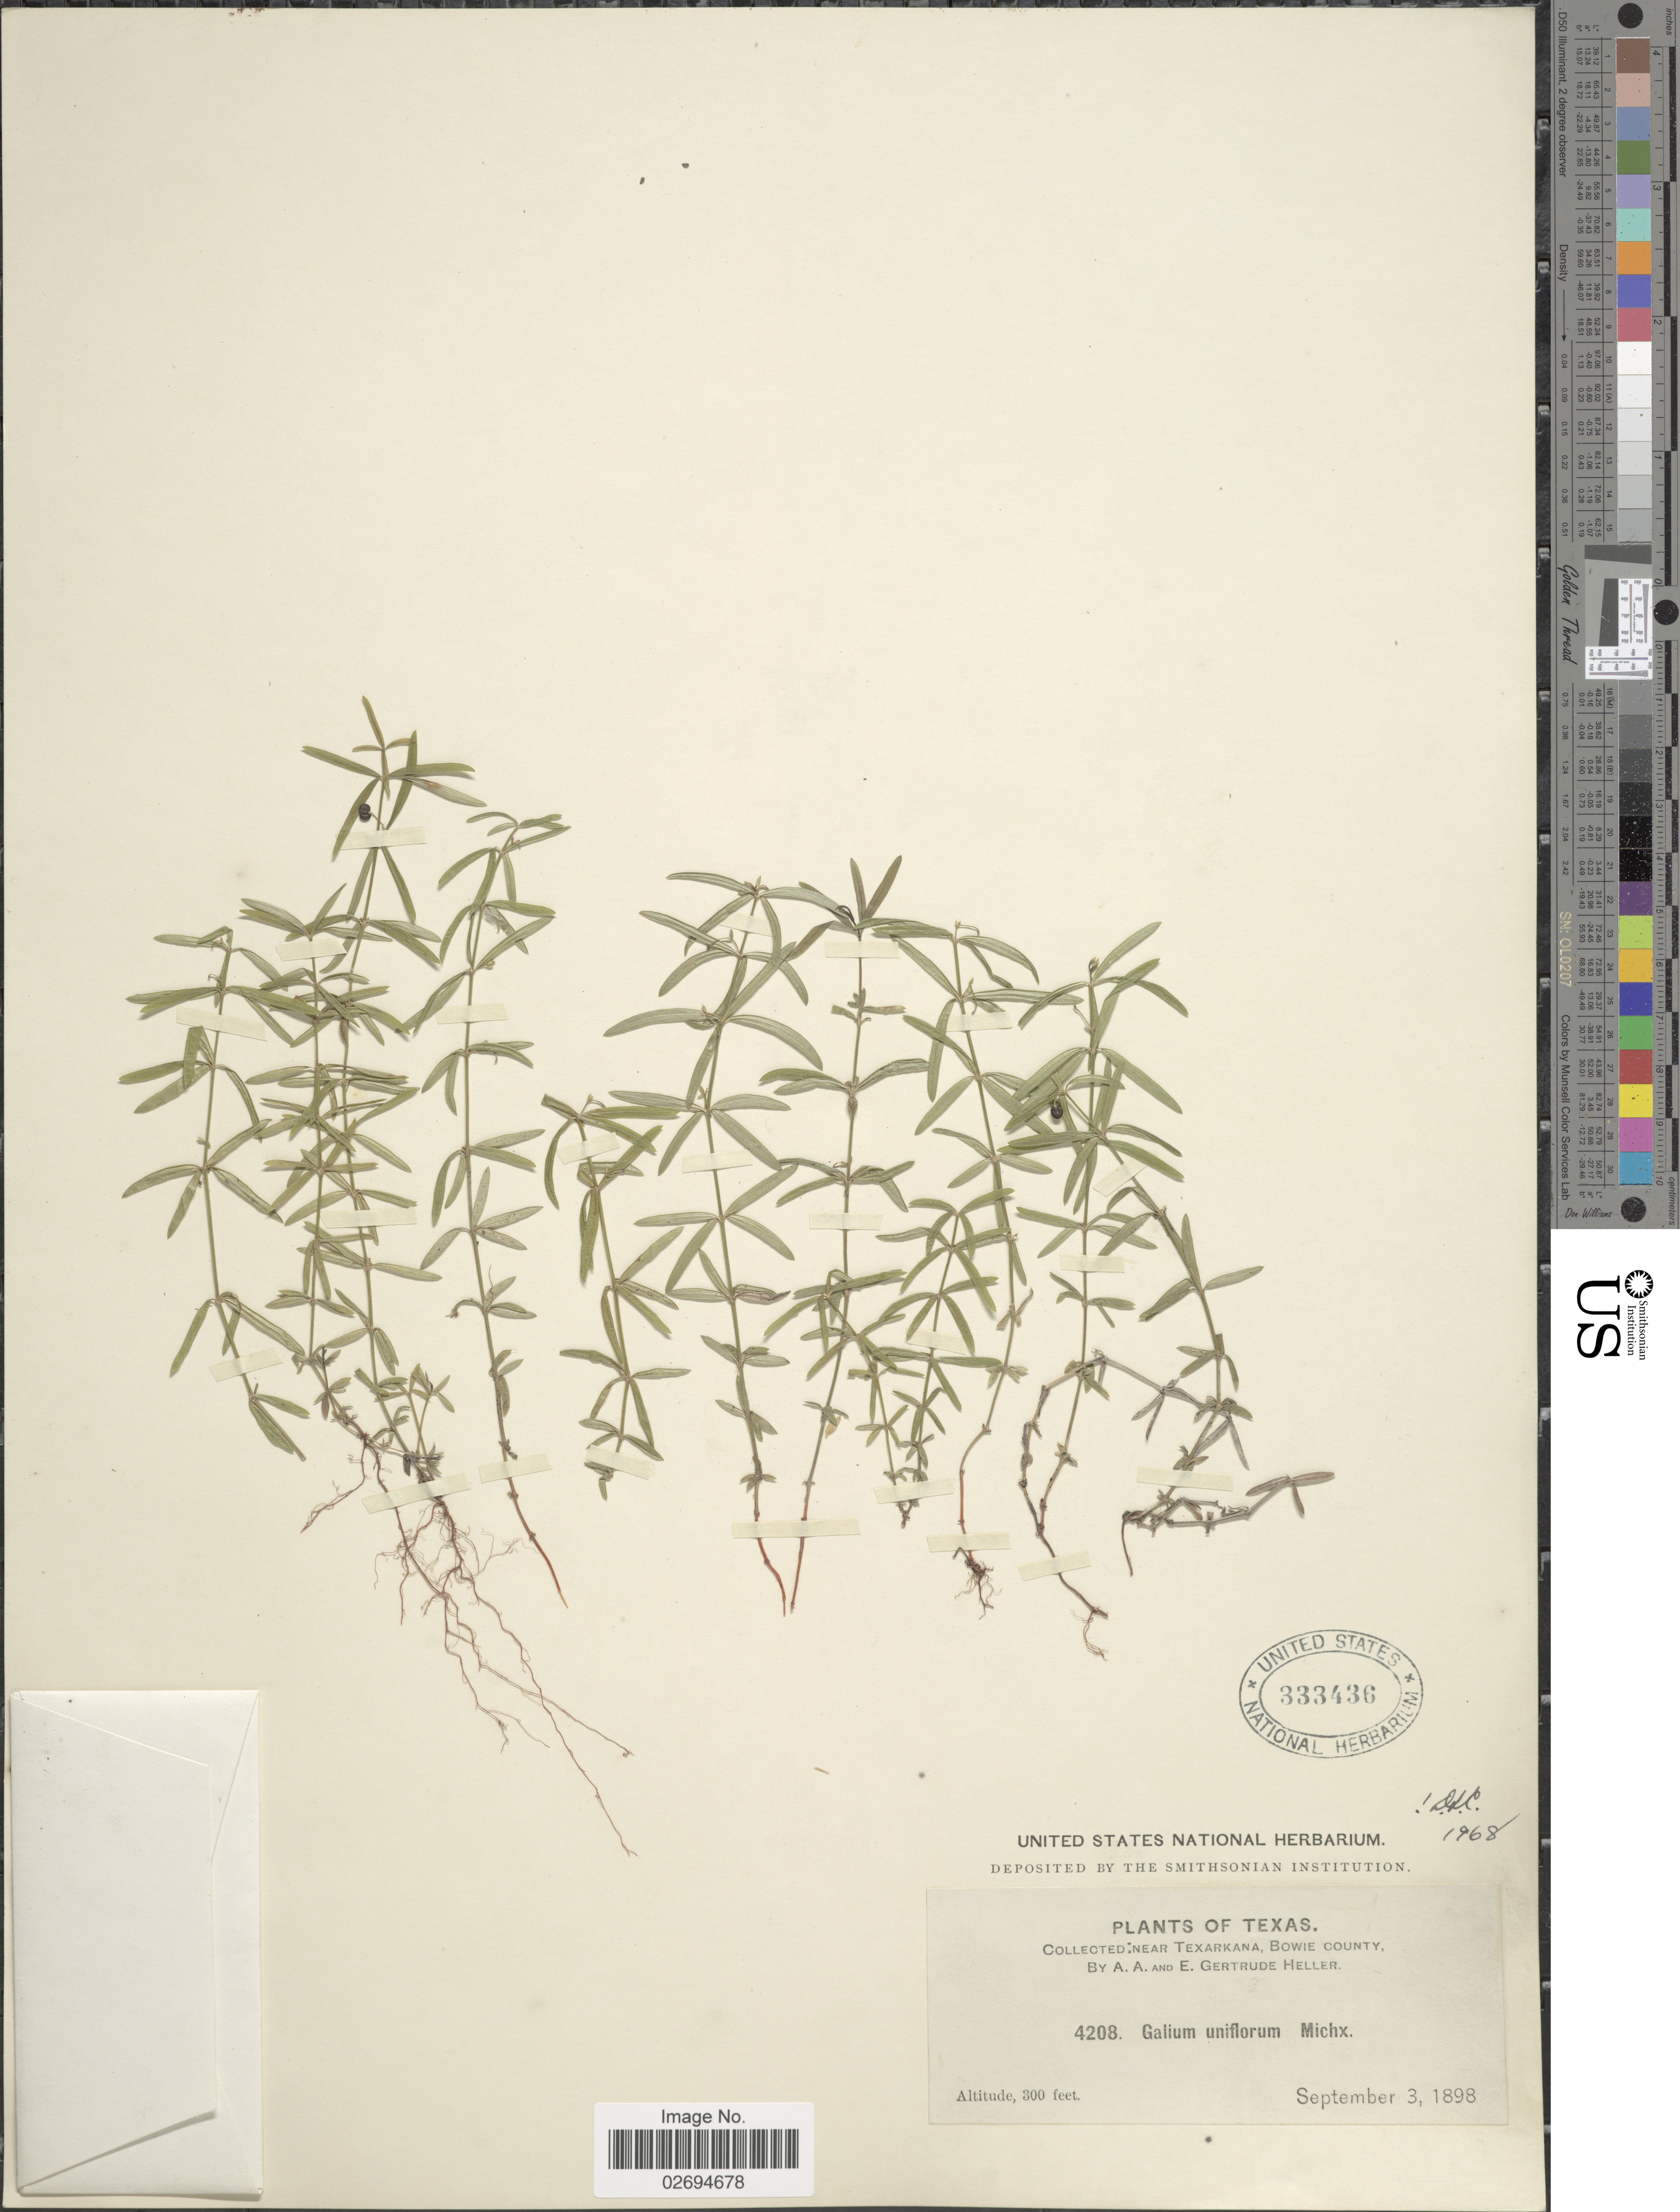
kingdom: Plantae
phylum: Tracheophyta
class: Magnoliopsida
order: Gentianales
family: Rubiaceae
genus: Galium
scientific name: Galium uniflorum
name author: Michx.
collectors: A. A. Heller & E. G. Heller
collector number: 4208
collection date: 1898-09-03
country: United States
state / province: Texas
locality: Near Texarkana, Bowie County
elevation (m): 91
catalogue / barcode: US 333436